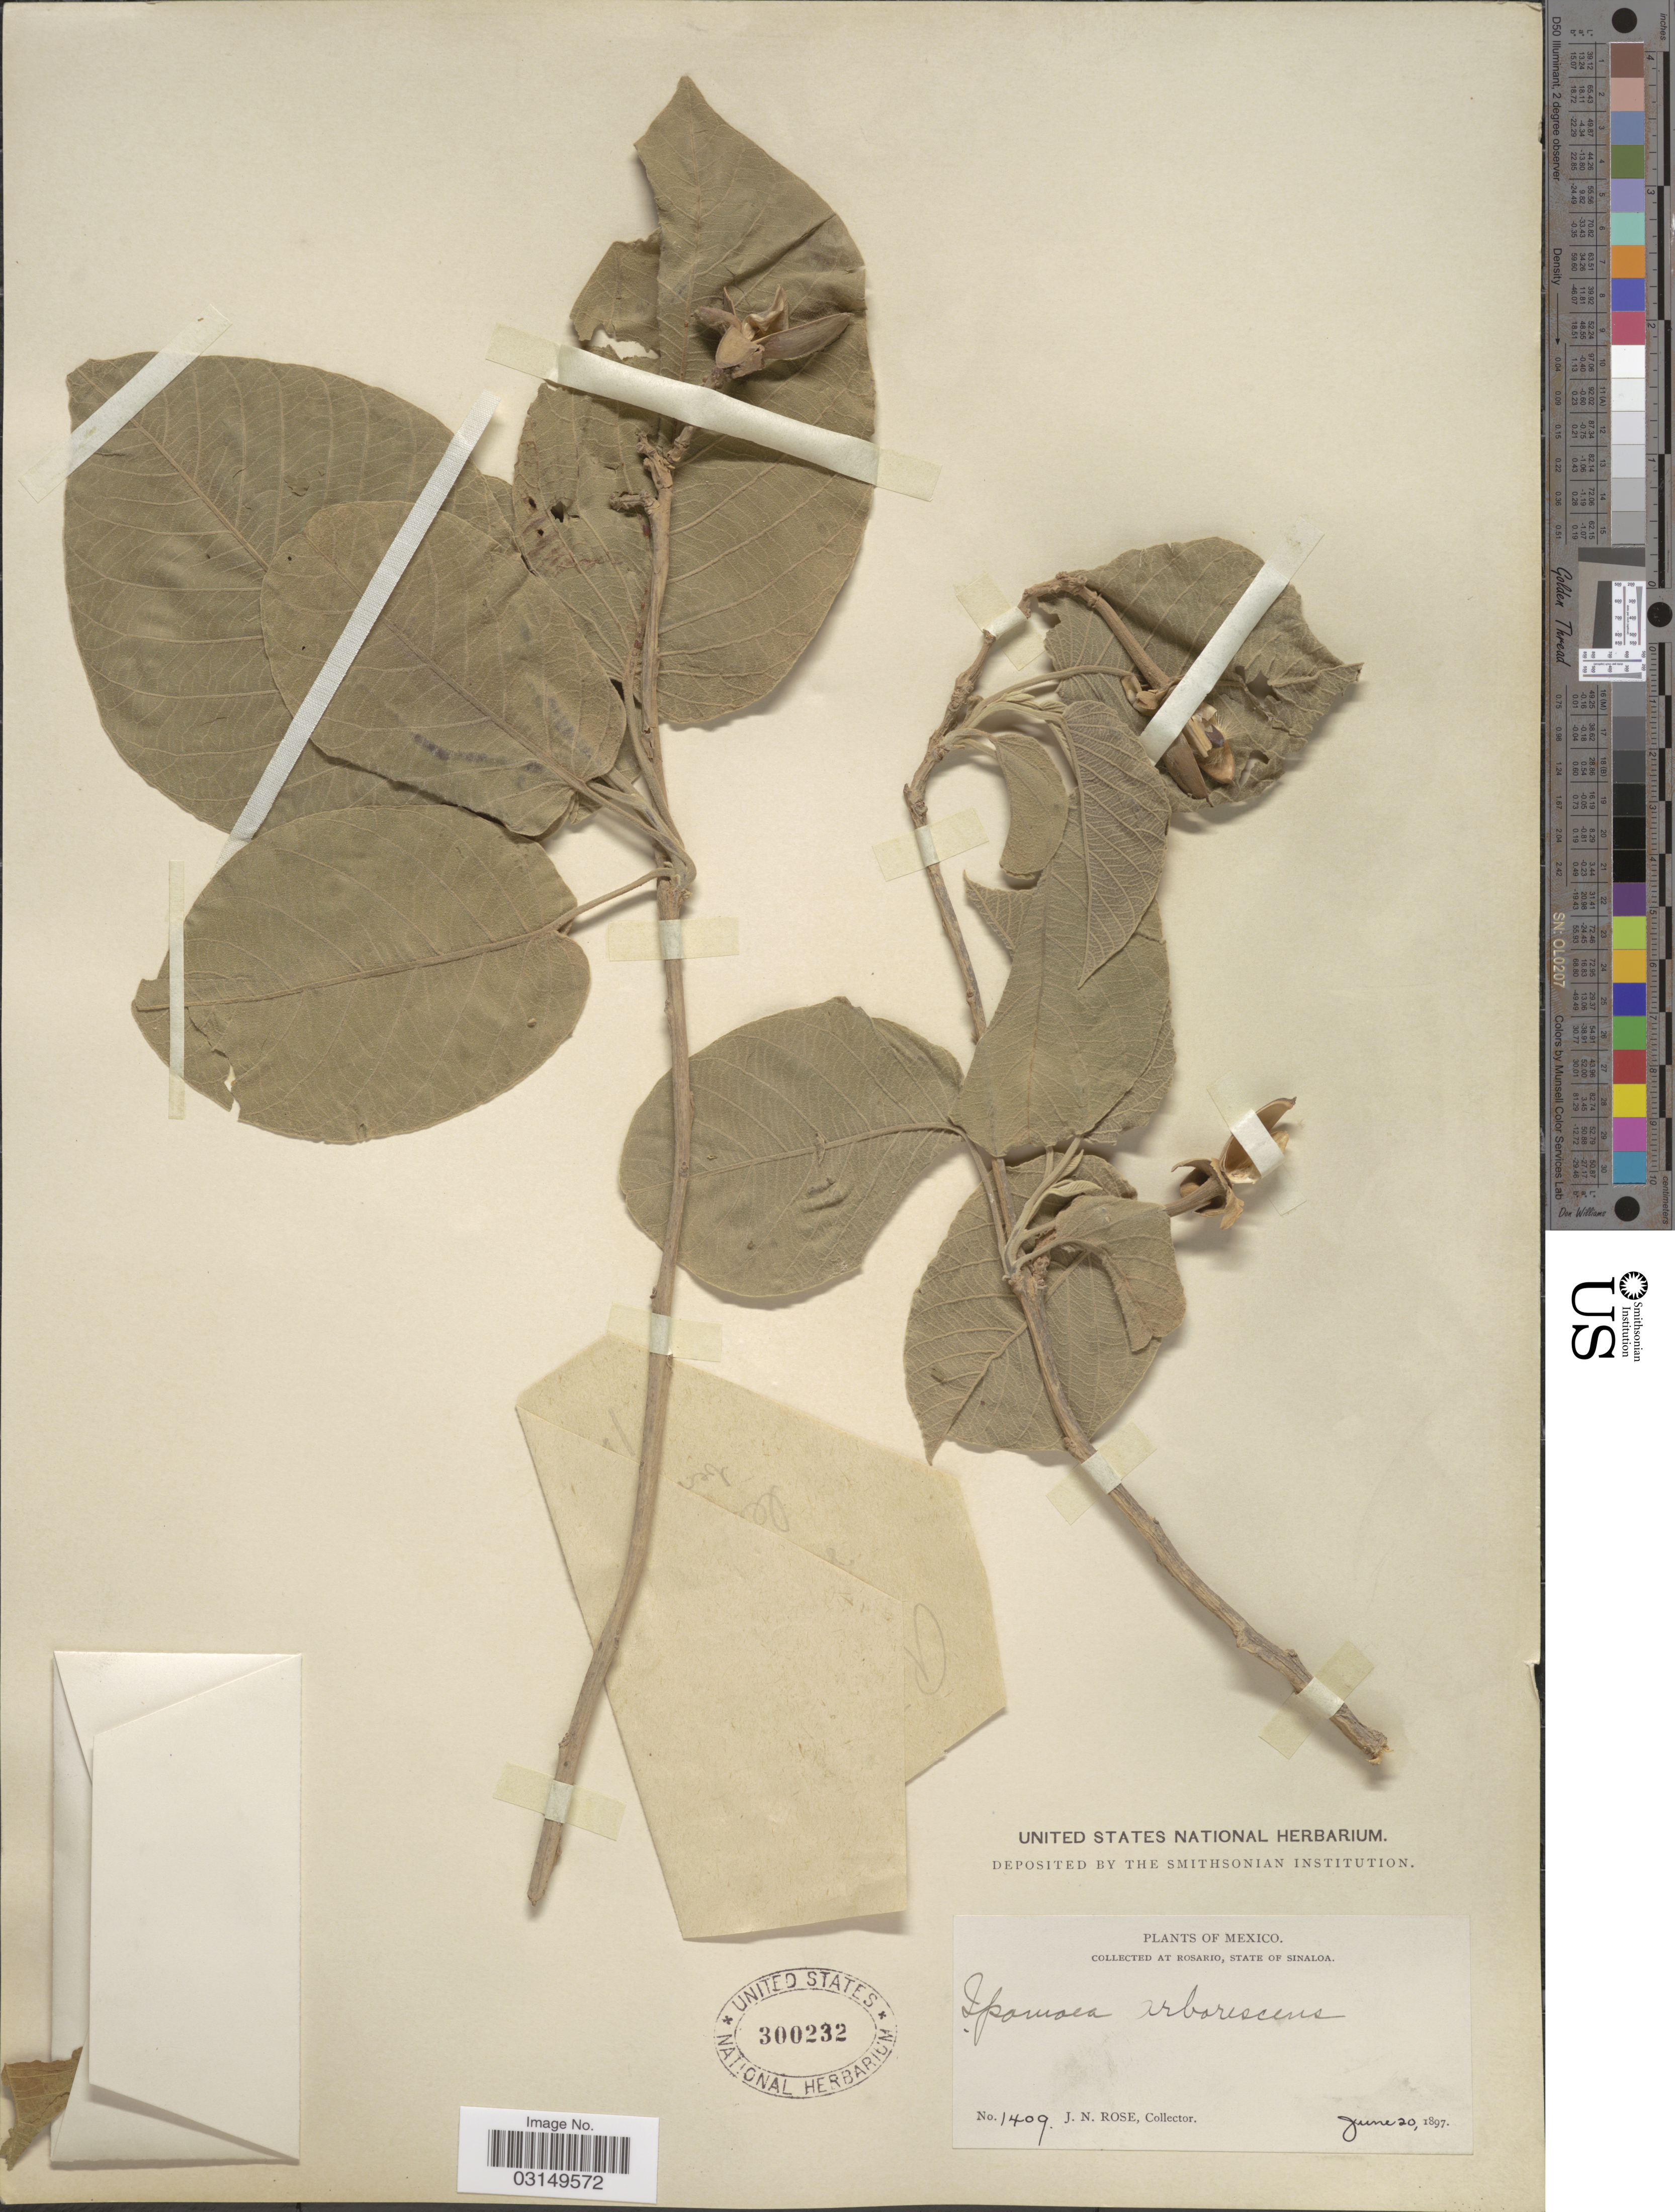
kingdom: Plantae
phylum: Tracheophyta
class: Magnoliopsida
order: Solanales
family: Convolvulaceae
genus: Ipomoea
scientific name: Ipomoea arborescens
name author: (Humb. & Bonpl. ex Willd.) G. Don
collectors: J. N. Rose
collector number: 1409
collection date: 1897-06-20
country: Mexico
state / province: Sinaloa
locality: At Rosario.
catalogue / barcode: US 300232